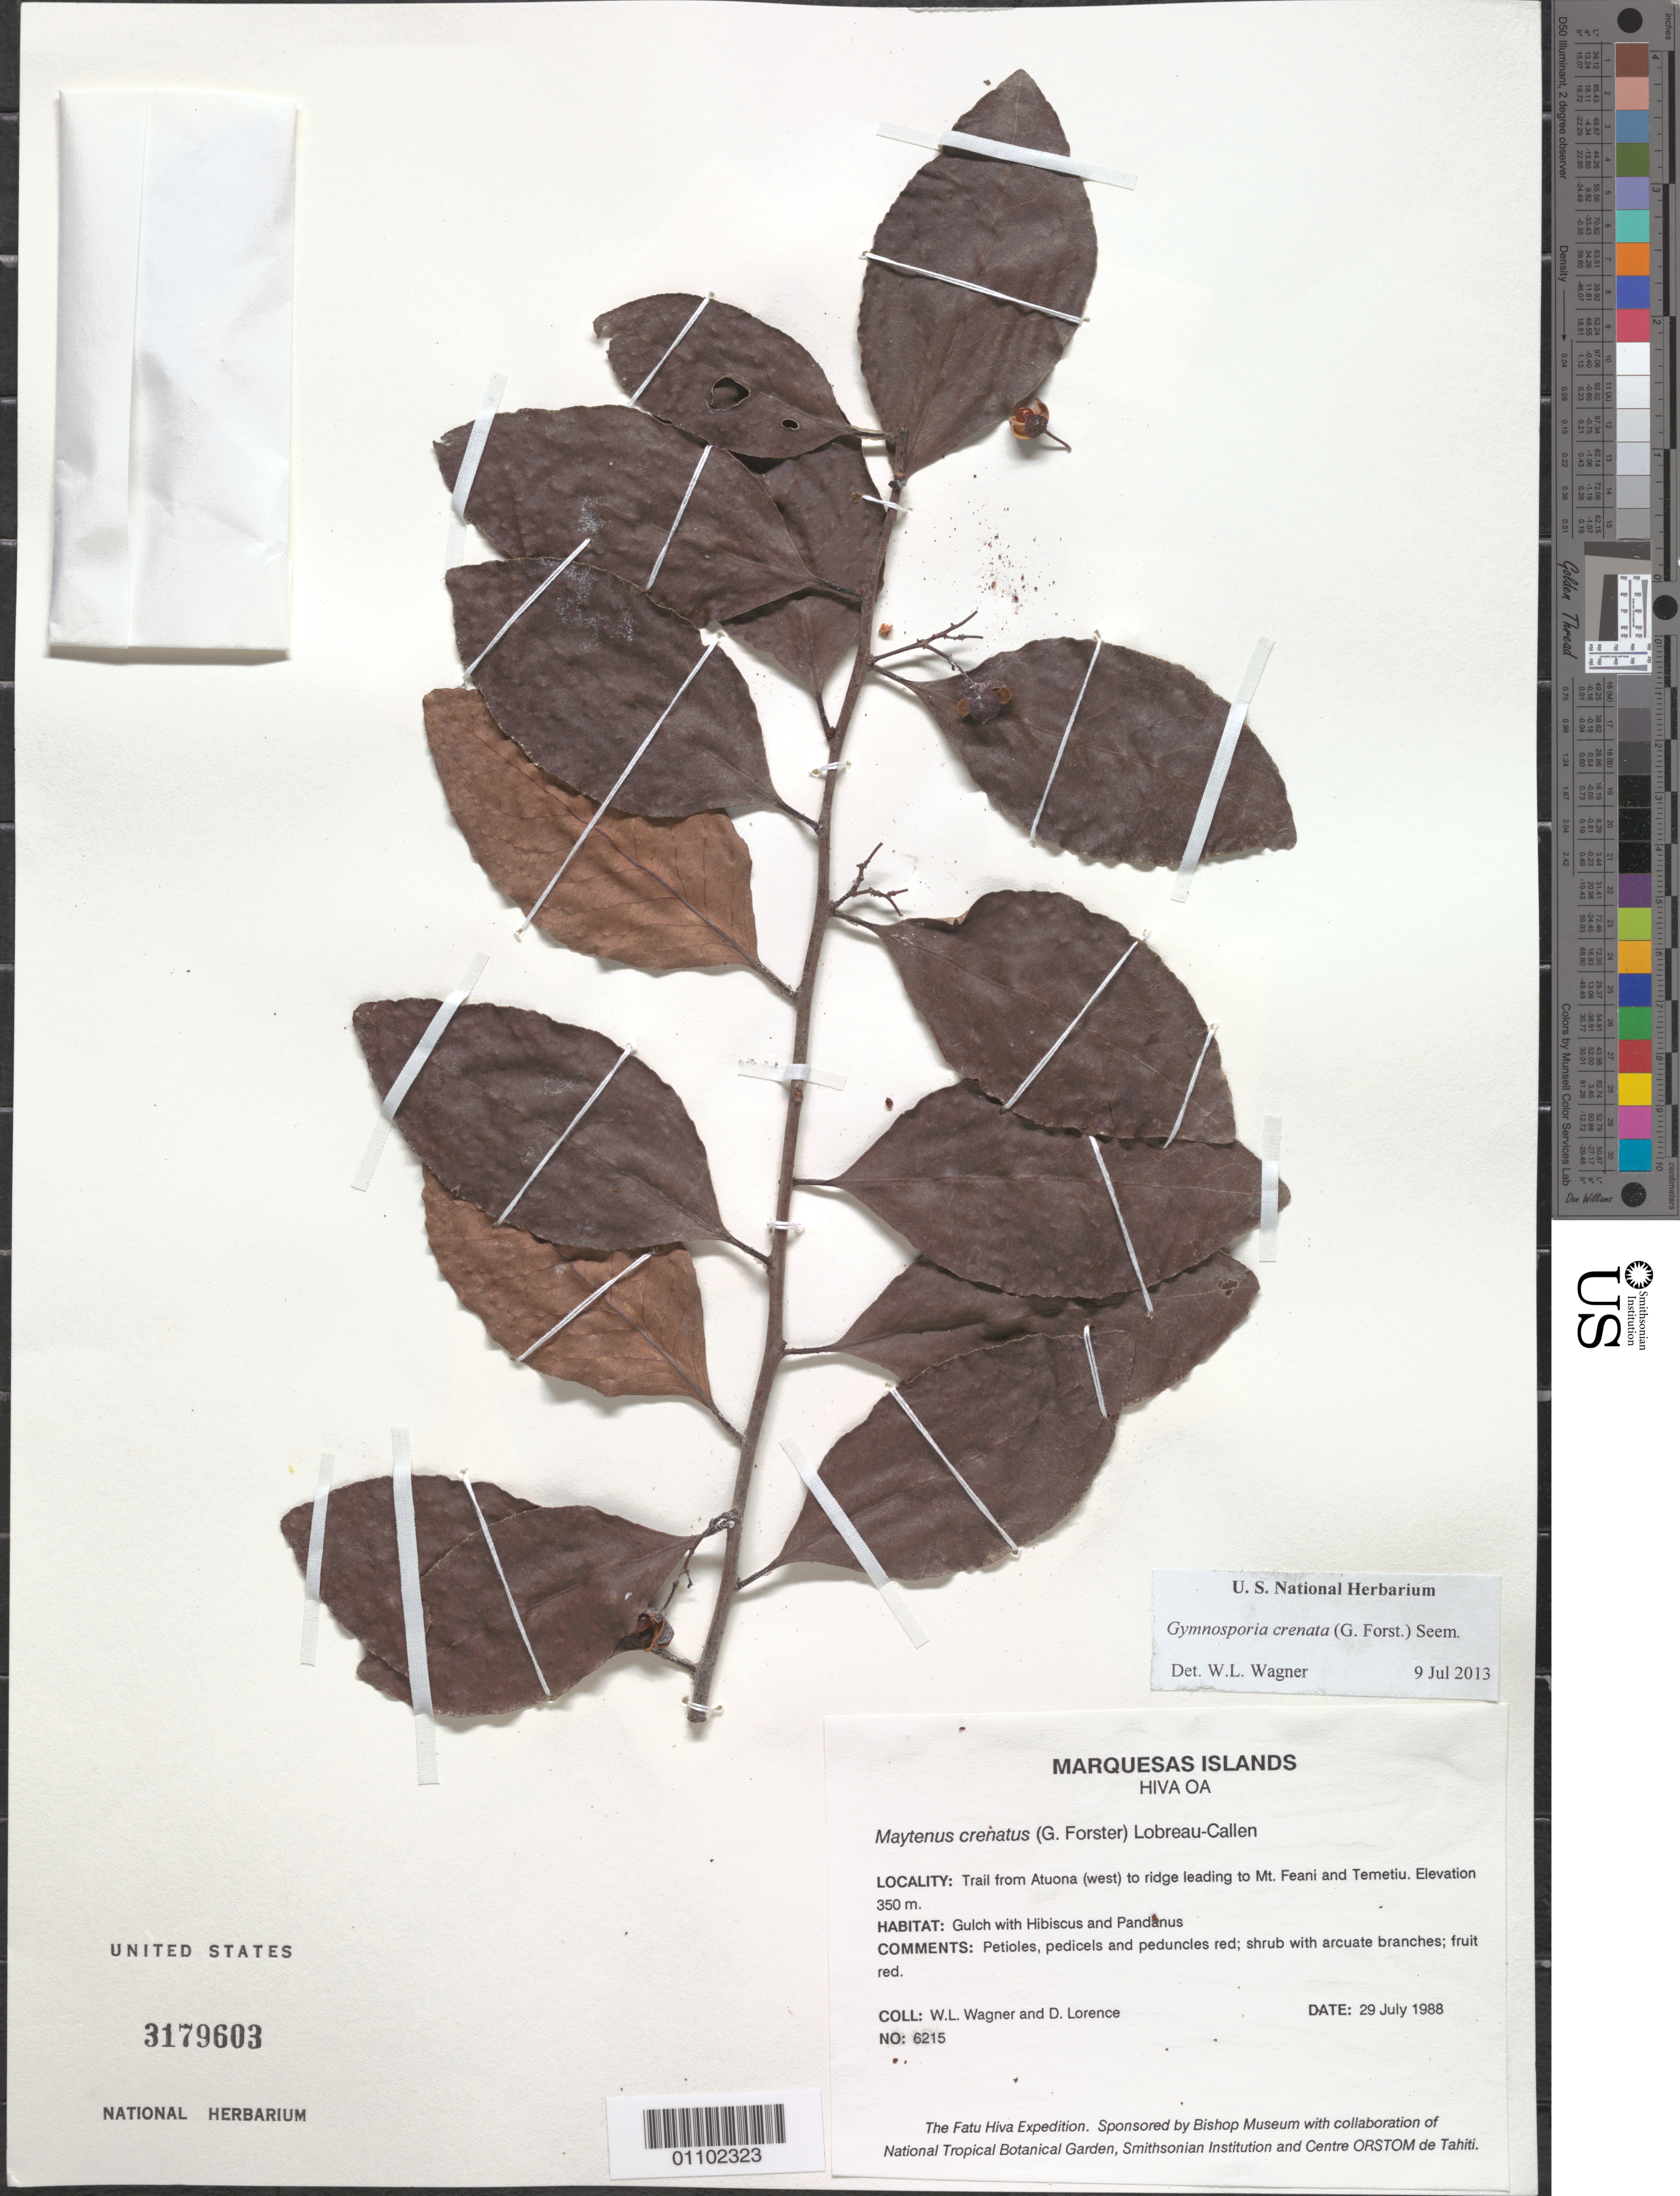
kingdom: Plantae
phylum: Tracheophyta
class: Magnoliopsida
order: Celastrales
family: Celastraceae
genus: Gymnosporia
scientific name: Gymnosporia crenata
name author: (G. Forst.) Seem.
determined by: Florence, J.; Wagner, W. L.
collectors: W. L. Wagner & D. Lorence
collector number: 6215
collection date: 1988-07-29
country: French Polynesia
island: Hiva Oa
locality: trail from Atuona (W) to ridge leading to Mt. Feani and Temetiu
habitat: Gulch with Hibiscus and Pandanus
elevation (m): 350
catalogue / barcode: US 3179603